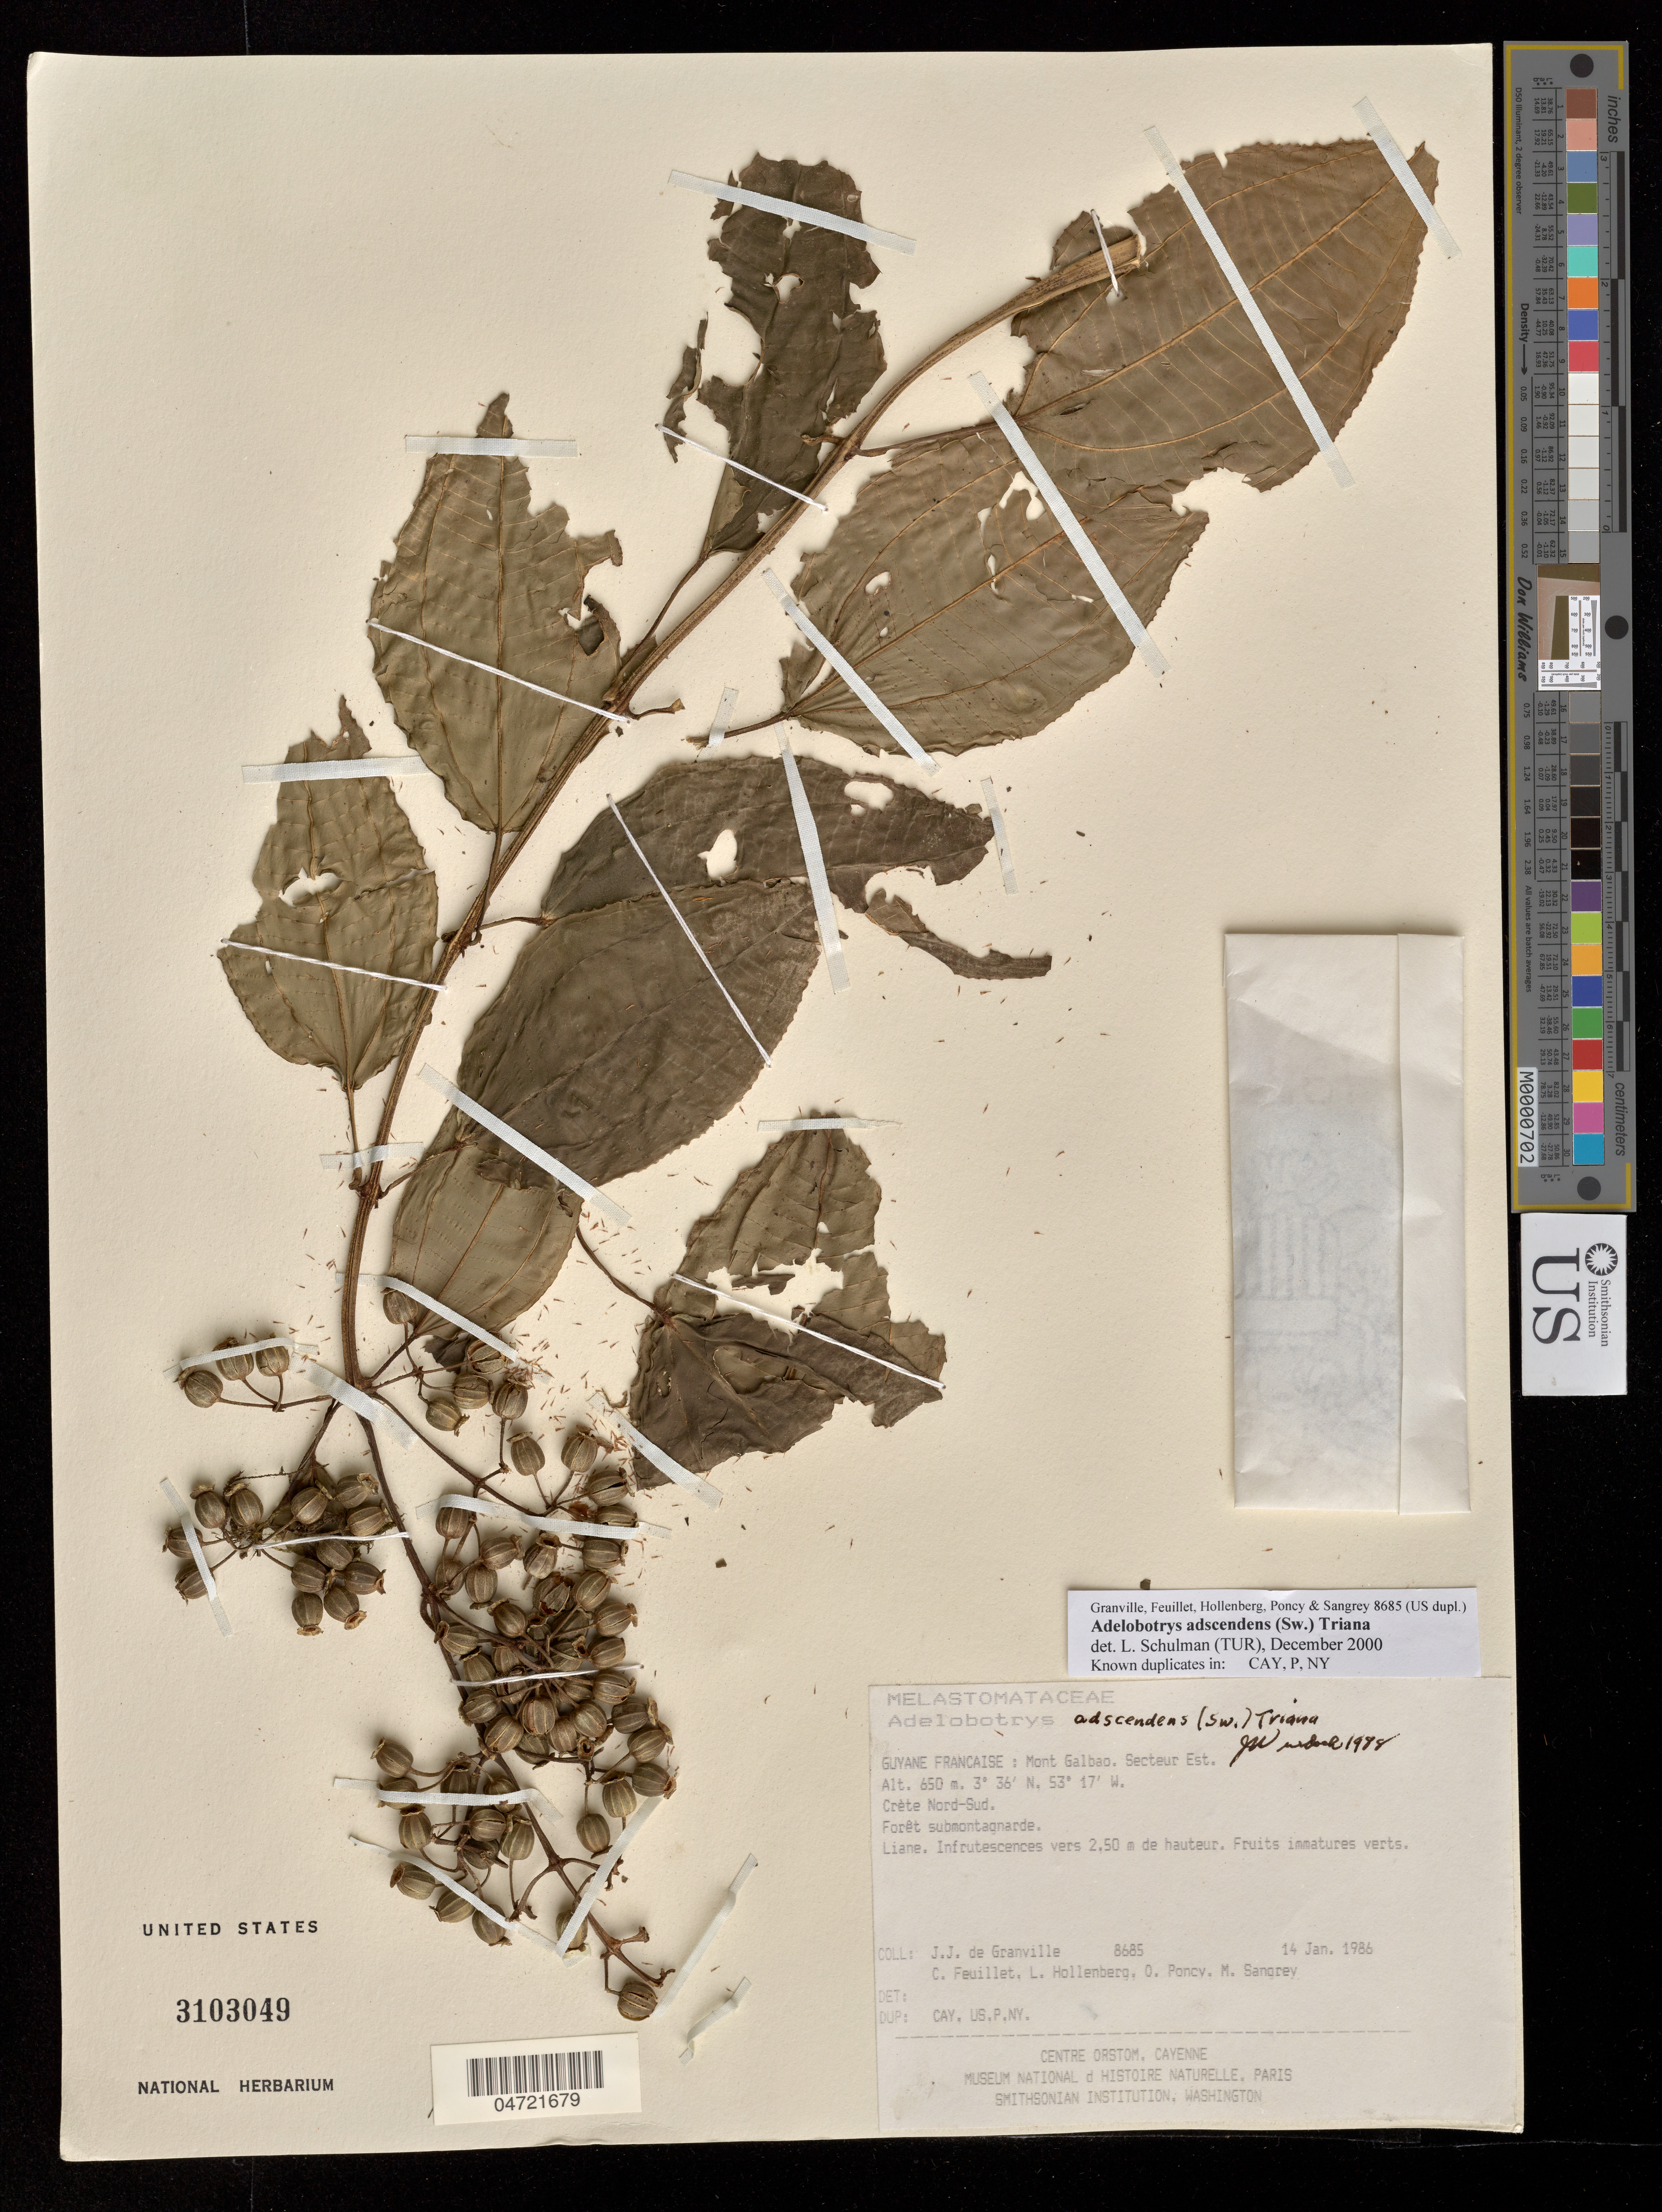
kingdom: Plantae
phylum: Tracheophyta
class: Magnoliopsida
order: Myrtales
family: Melastomataceae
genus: Adelobotrys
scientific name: Adelobotrys adscendens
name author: (Sw.) Triana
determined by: Schulman, Leif, (TUR), University of Turku (FINLAND)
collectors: J.-J. de Granville, C. Feuillet, L. Hollenberg, O. Poncy & M. S. Sangrey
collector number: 8685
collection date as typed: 14-Jan-86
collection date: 1986-01-14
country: French Guiana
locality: Mont Galbao. Secteur Est. Crête Nord Sud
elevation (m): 650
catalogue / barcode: US 3103049